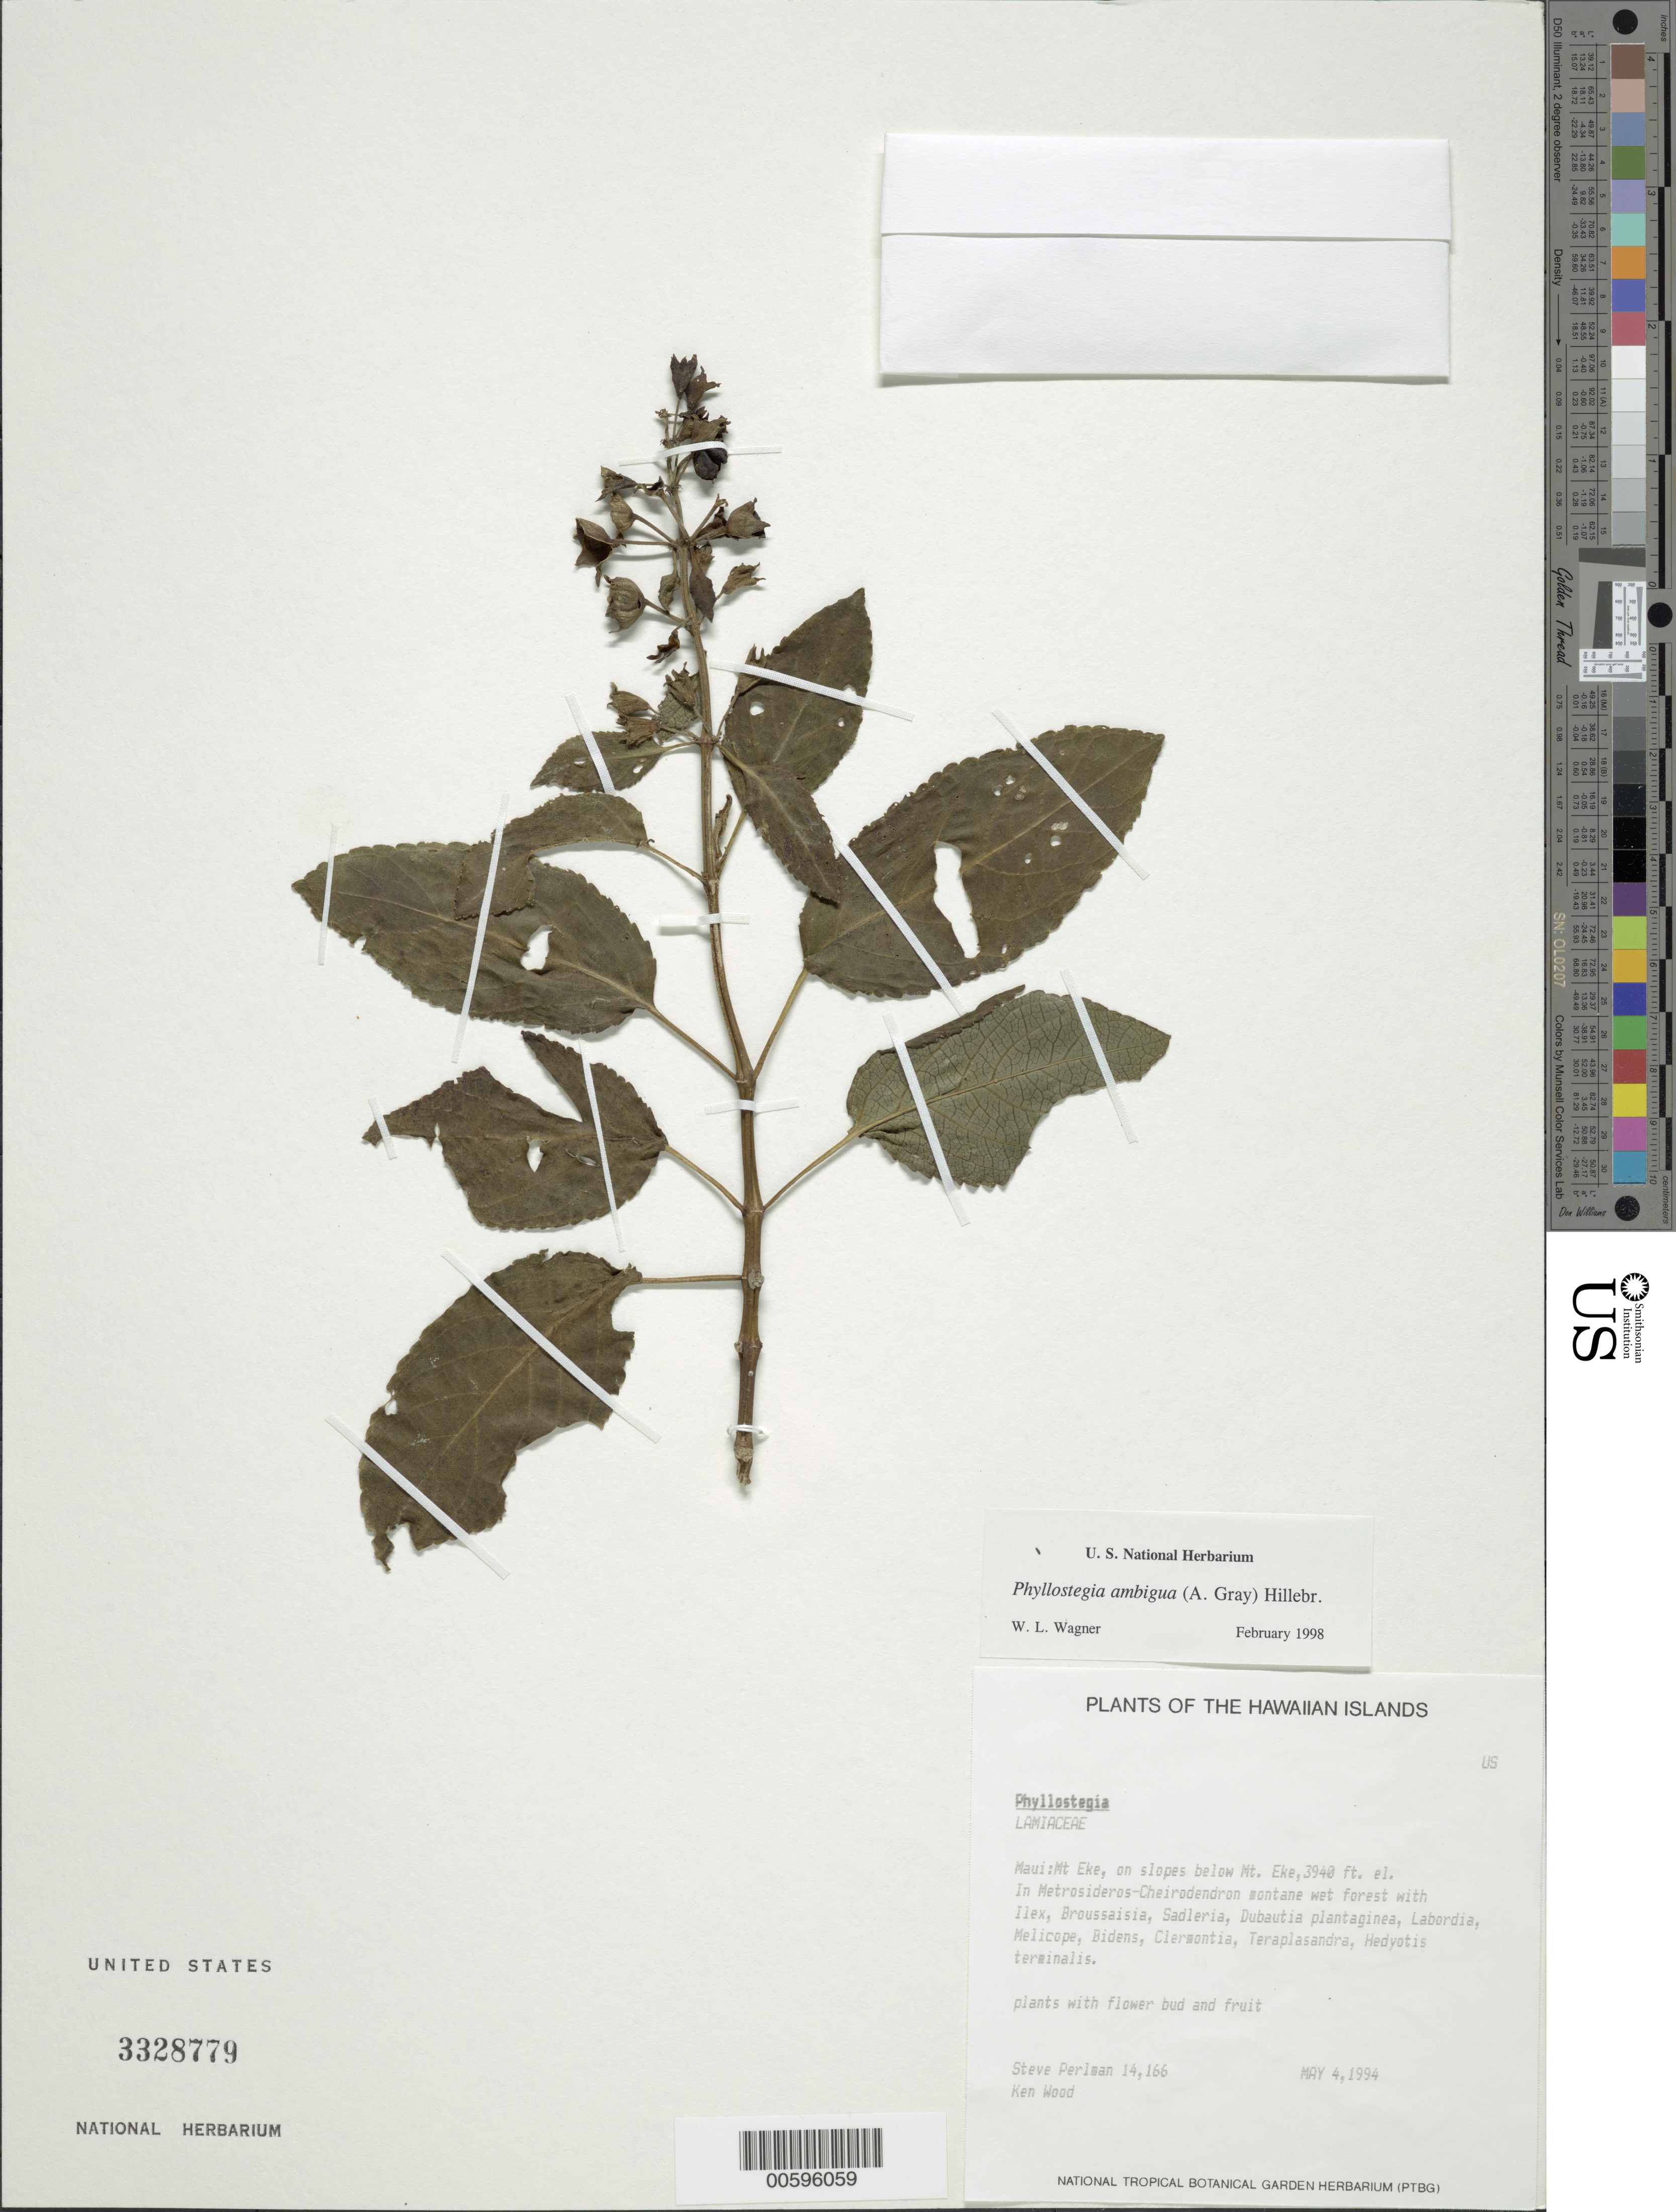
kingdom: Plantae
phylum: Tracheophyta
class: Magnoliopsida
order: Lamiales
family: Lamiaceae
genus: Phyllostegia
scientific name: Phyllostegia ambigua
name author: (A. Gray) Hillebr.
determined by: Wagner, W. L., (BOT), Smithsonian Institution - National Museum of Natural History (UNITED STATES)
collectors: S. P. Perlman & K. Wood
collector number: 14166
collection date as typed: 4 May 1994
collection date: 1994-05-04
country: United States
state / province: Hawaii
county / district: Maui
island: Maui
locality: Mt Eke, on slopes below Mt Eke.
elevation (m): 1201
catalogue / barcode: US 3328779